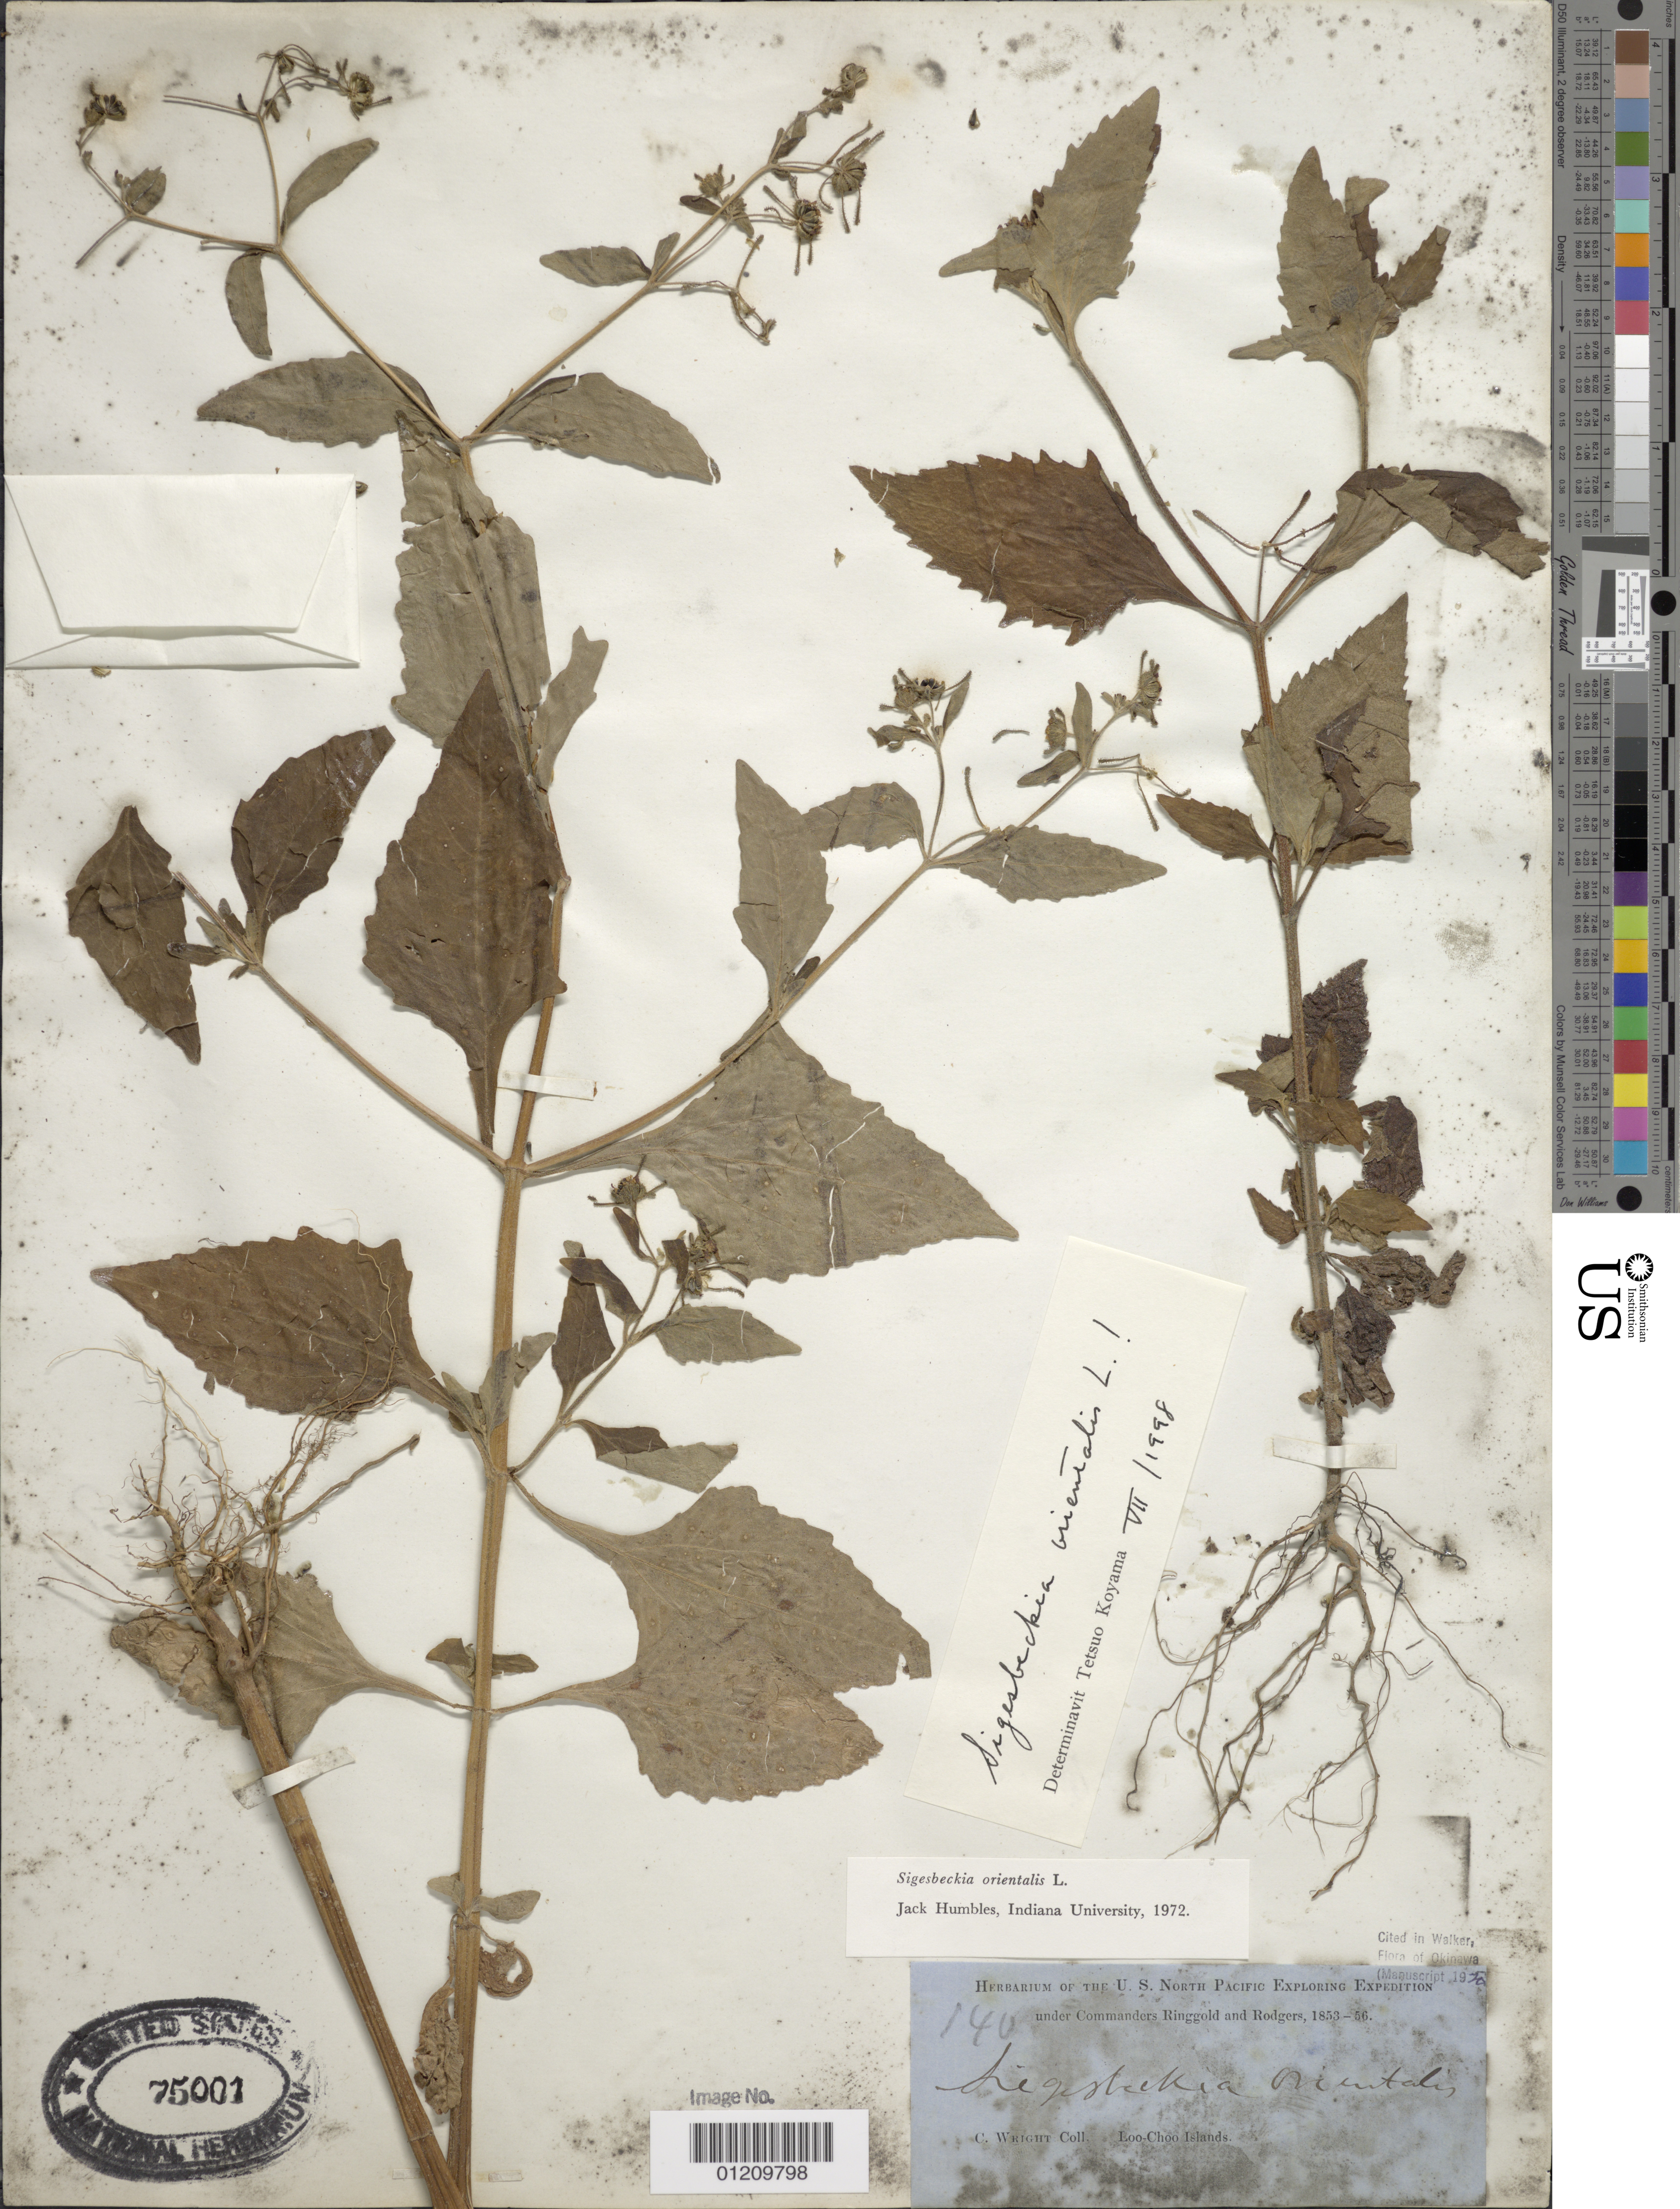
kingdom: Plantae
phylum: Tracheophyta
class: Magnoliopsida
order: Asterales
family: Asteraceae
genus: Sigesbeckia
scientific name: Sigesbeckia orientalis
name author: L.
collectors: C. Wright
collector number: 140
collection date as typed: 1853 to -- --- 1856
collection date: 1853/1856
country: Japan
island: Ryukyu Islands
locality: Loo Choo Islands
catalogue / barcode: US 75001